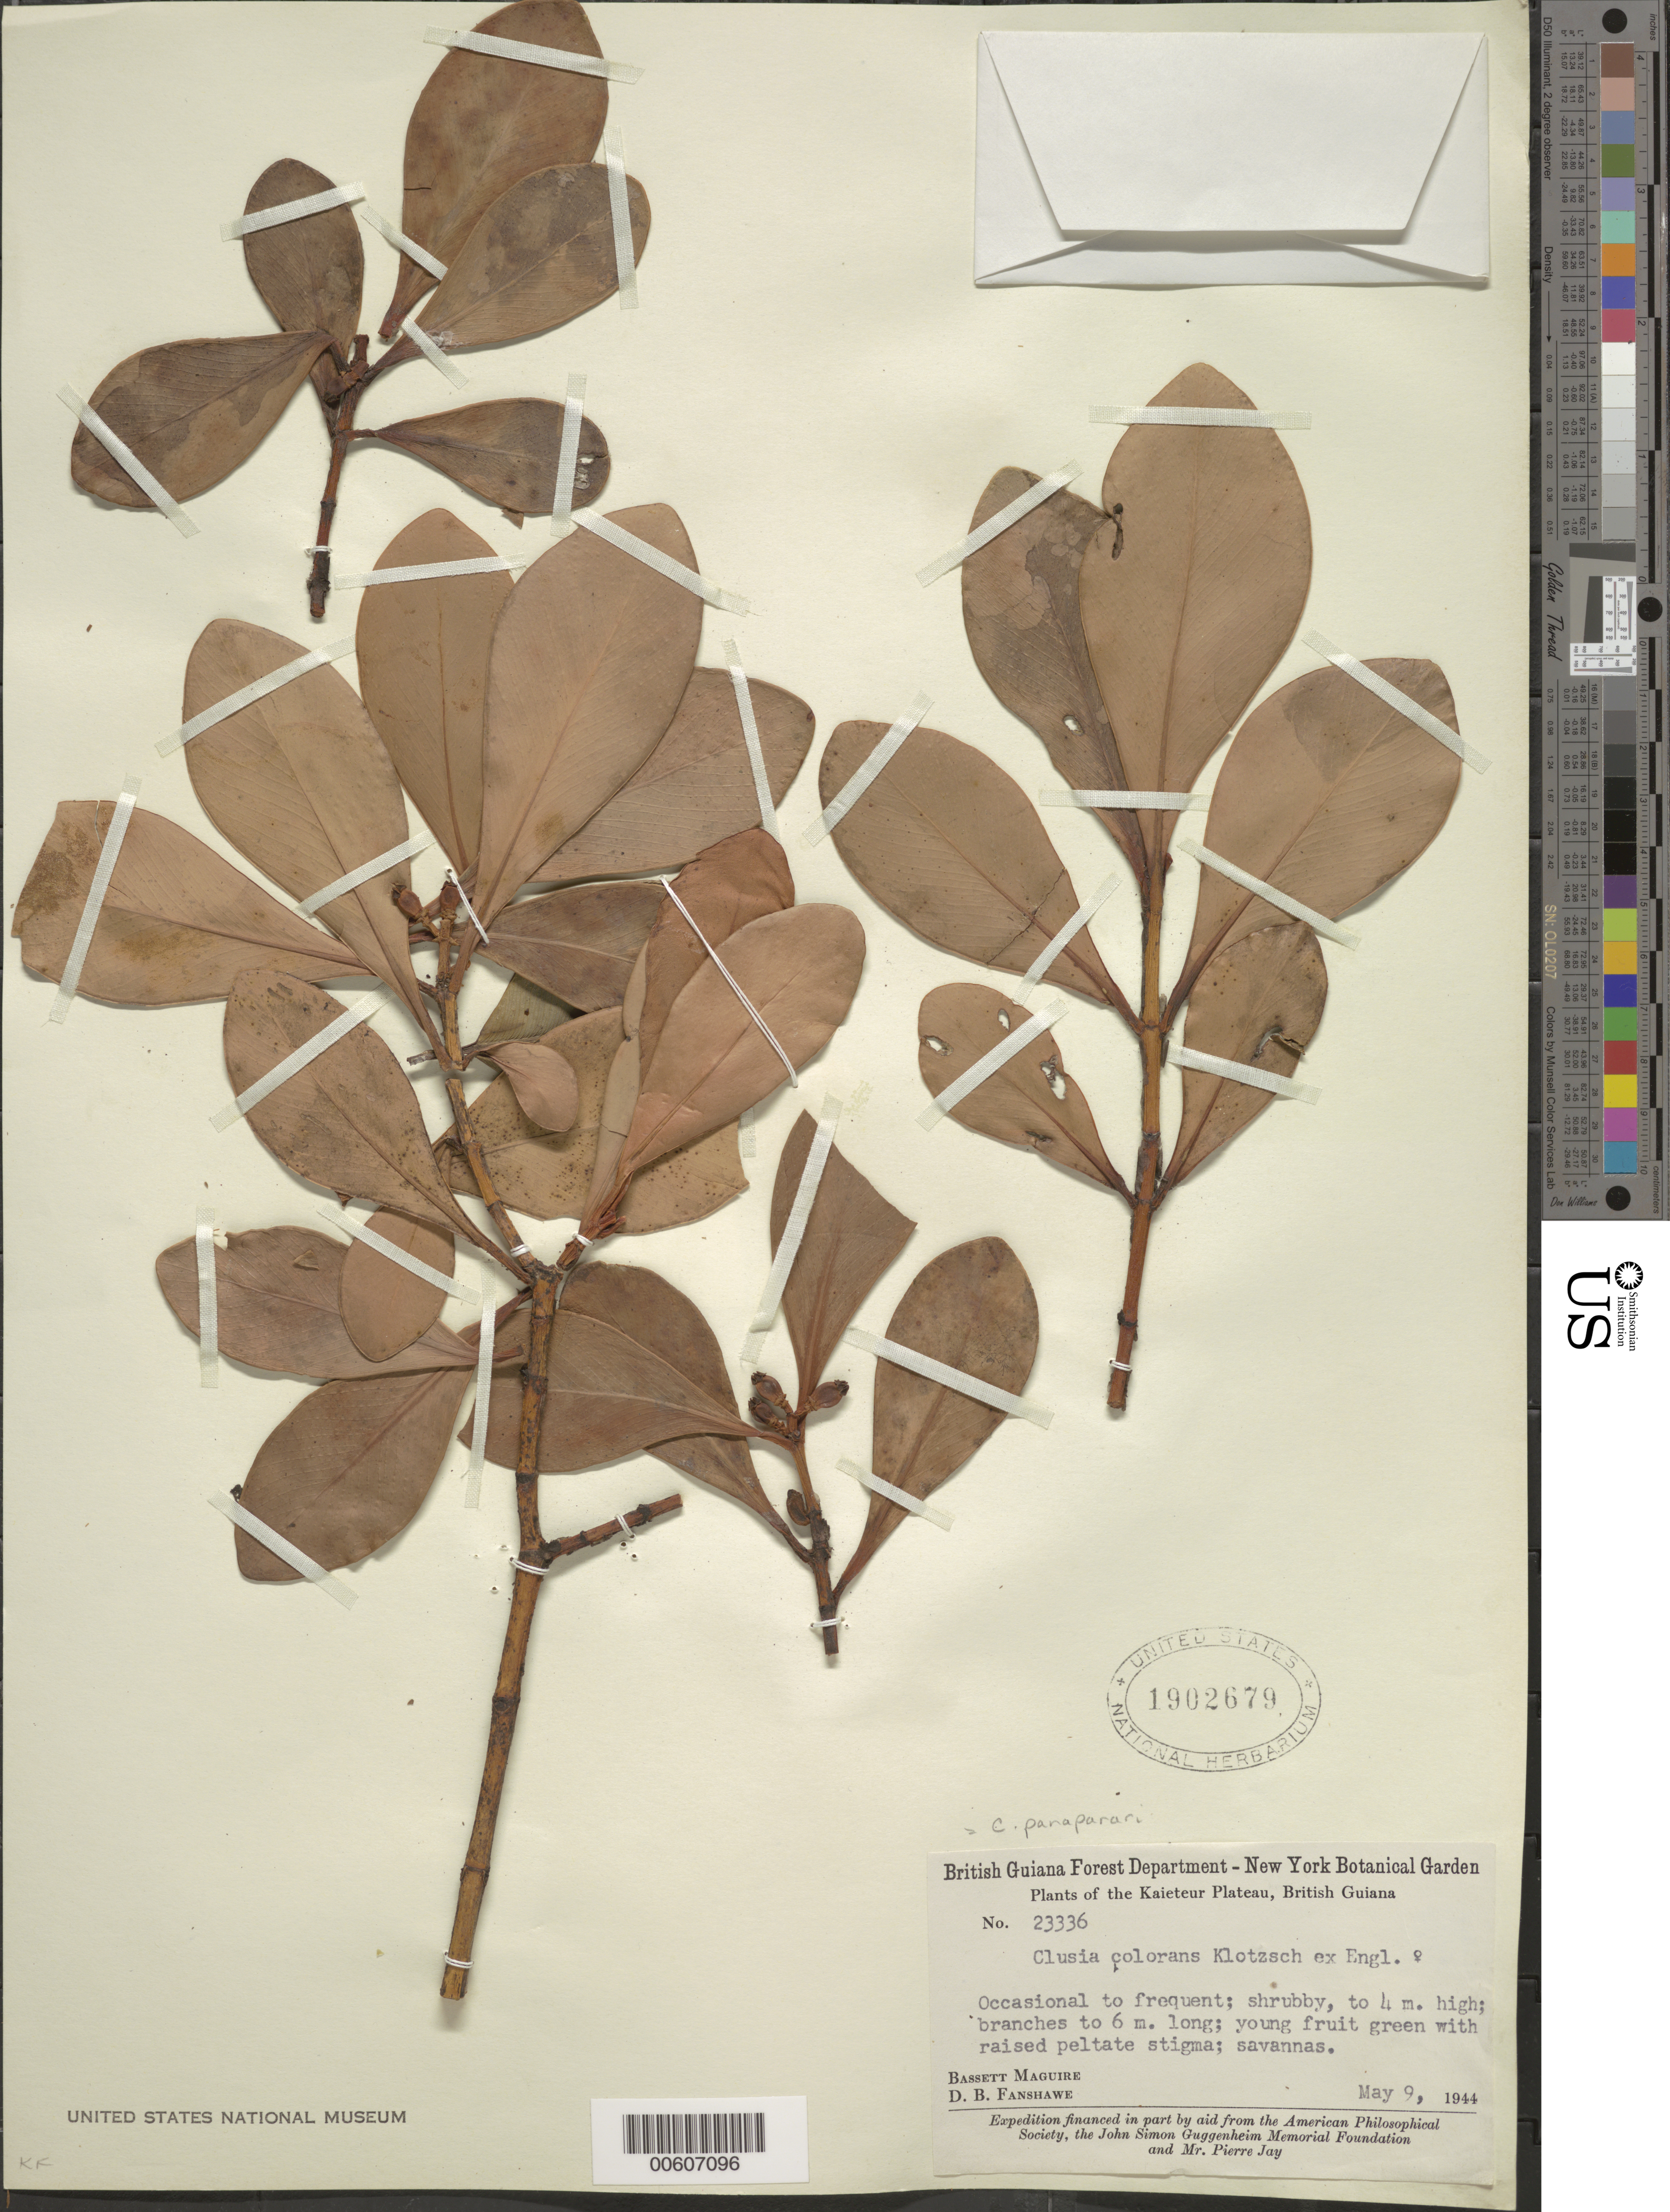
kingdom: Plantae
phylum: Tracheophyta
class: Magnoliopsida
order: Malpighiales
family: Clusiaceae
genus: Clusia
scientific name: Clusia panapanari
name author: (Aubl.) Choisy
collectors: B. Maguire & D. B. Fanshawe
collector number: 23336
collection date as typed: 9-May-44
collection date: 1944-05-09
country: Guyana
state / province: Potaro-Siparuni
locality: Kaieteur Plateau, Potaro River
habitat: Savannas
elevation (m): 427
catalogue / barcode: US 1902679